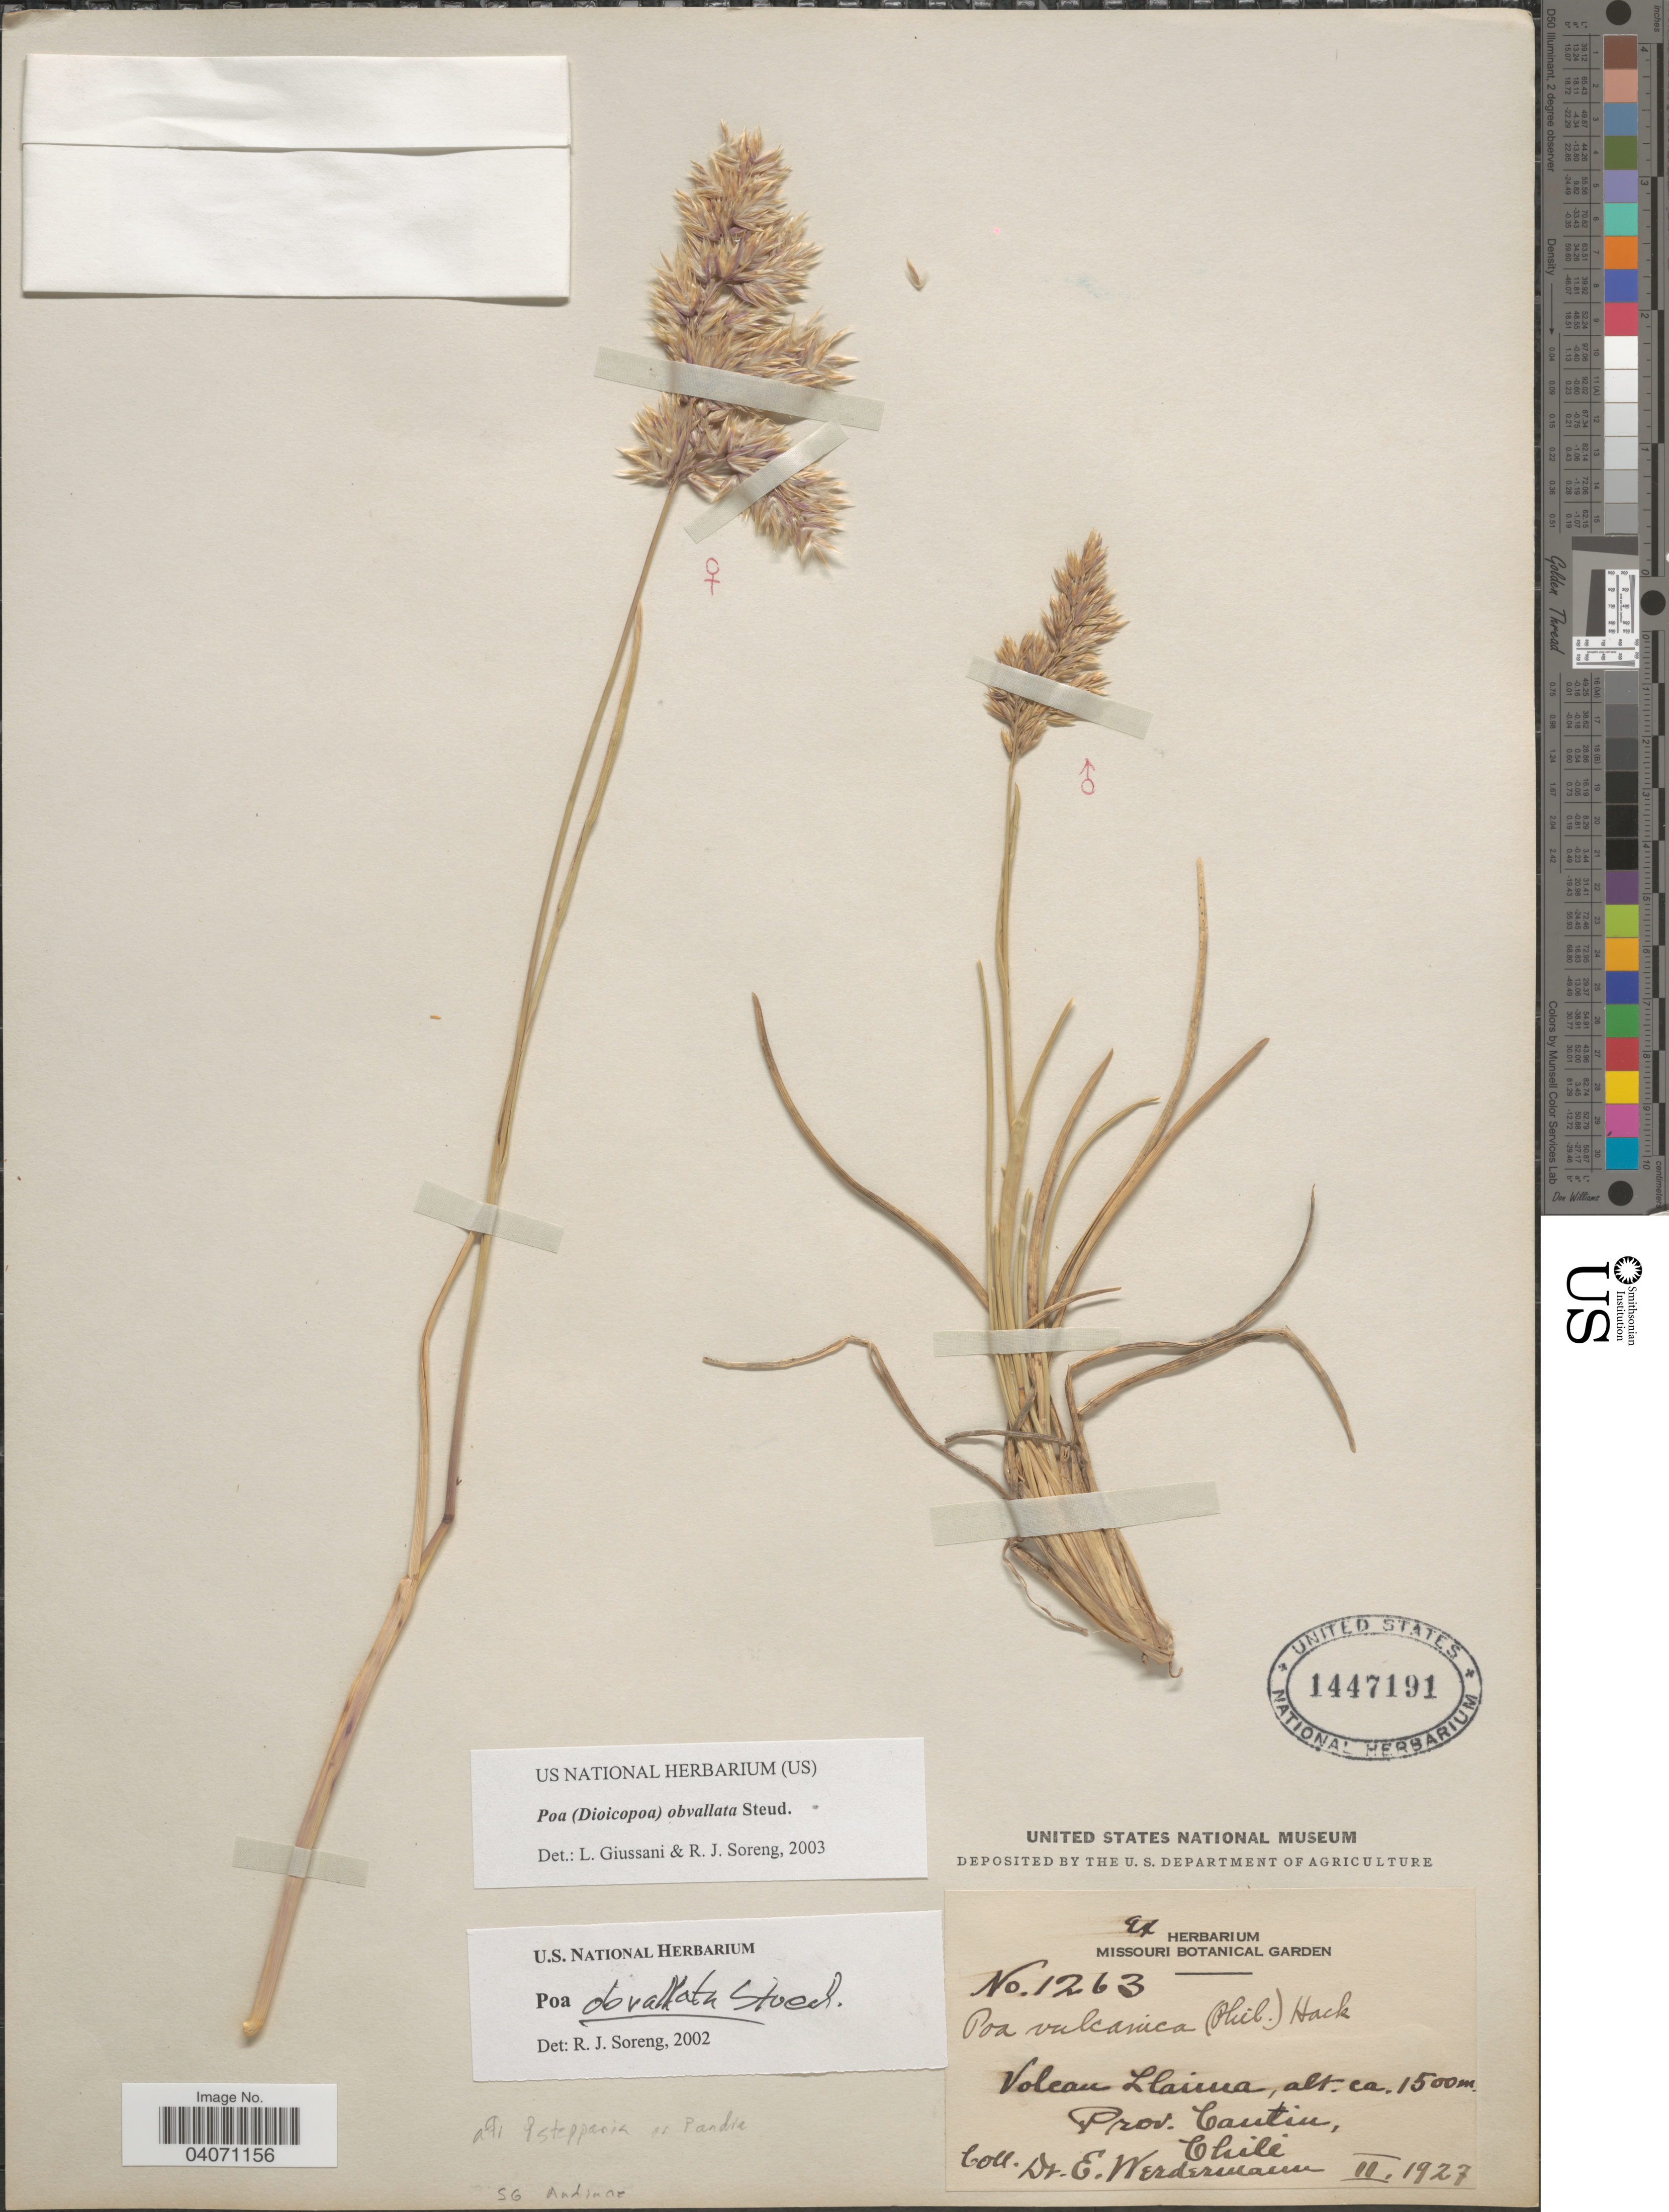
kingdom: Plantae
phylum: Tracheophyta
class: Liliopsida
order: Poales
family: Poaceae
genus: Poa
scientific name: Poa obvallata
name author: Steud.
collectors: E. Werdermann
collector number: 1263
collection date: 1927-02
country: Chile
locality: Volcan Llaima. Prov. Cautin.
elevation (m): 1500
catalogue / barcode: US 1447191